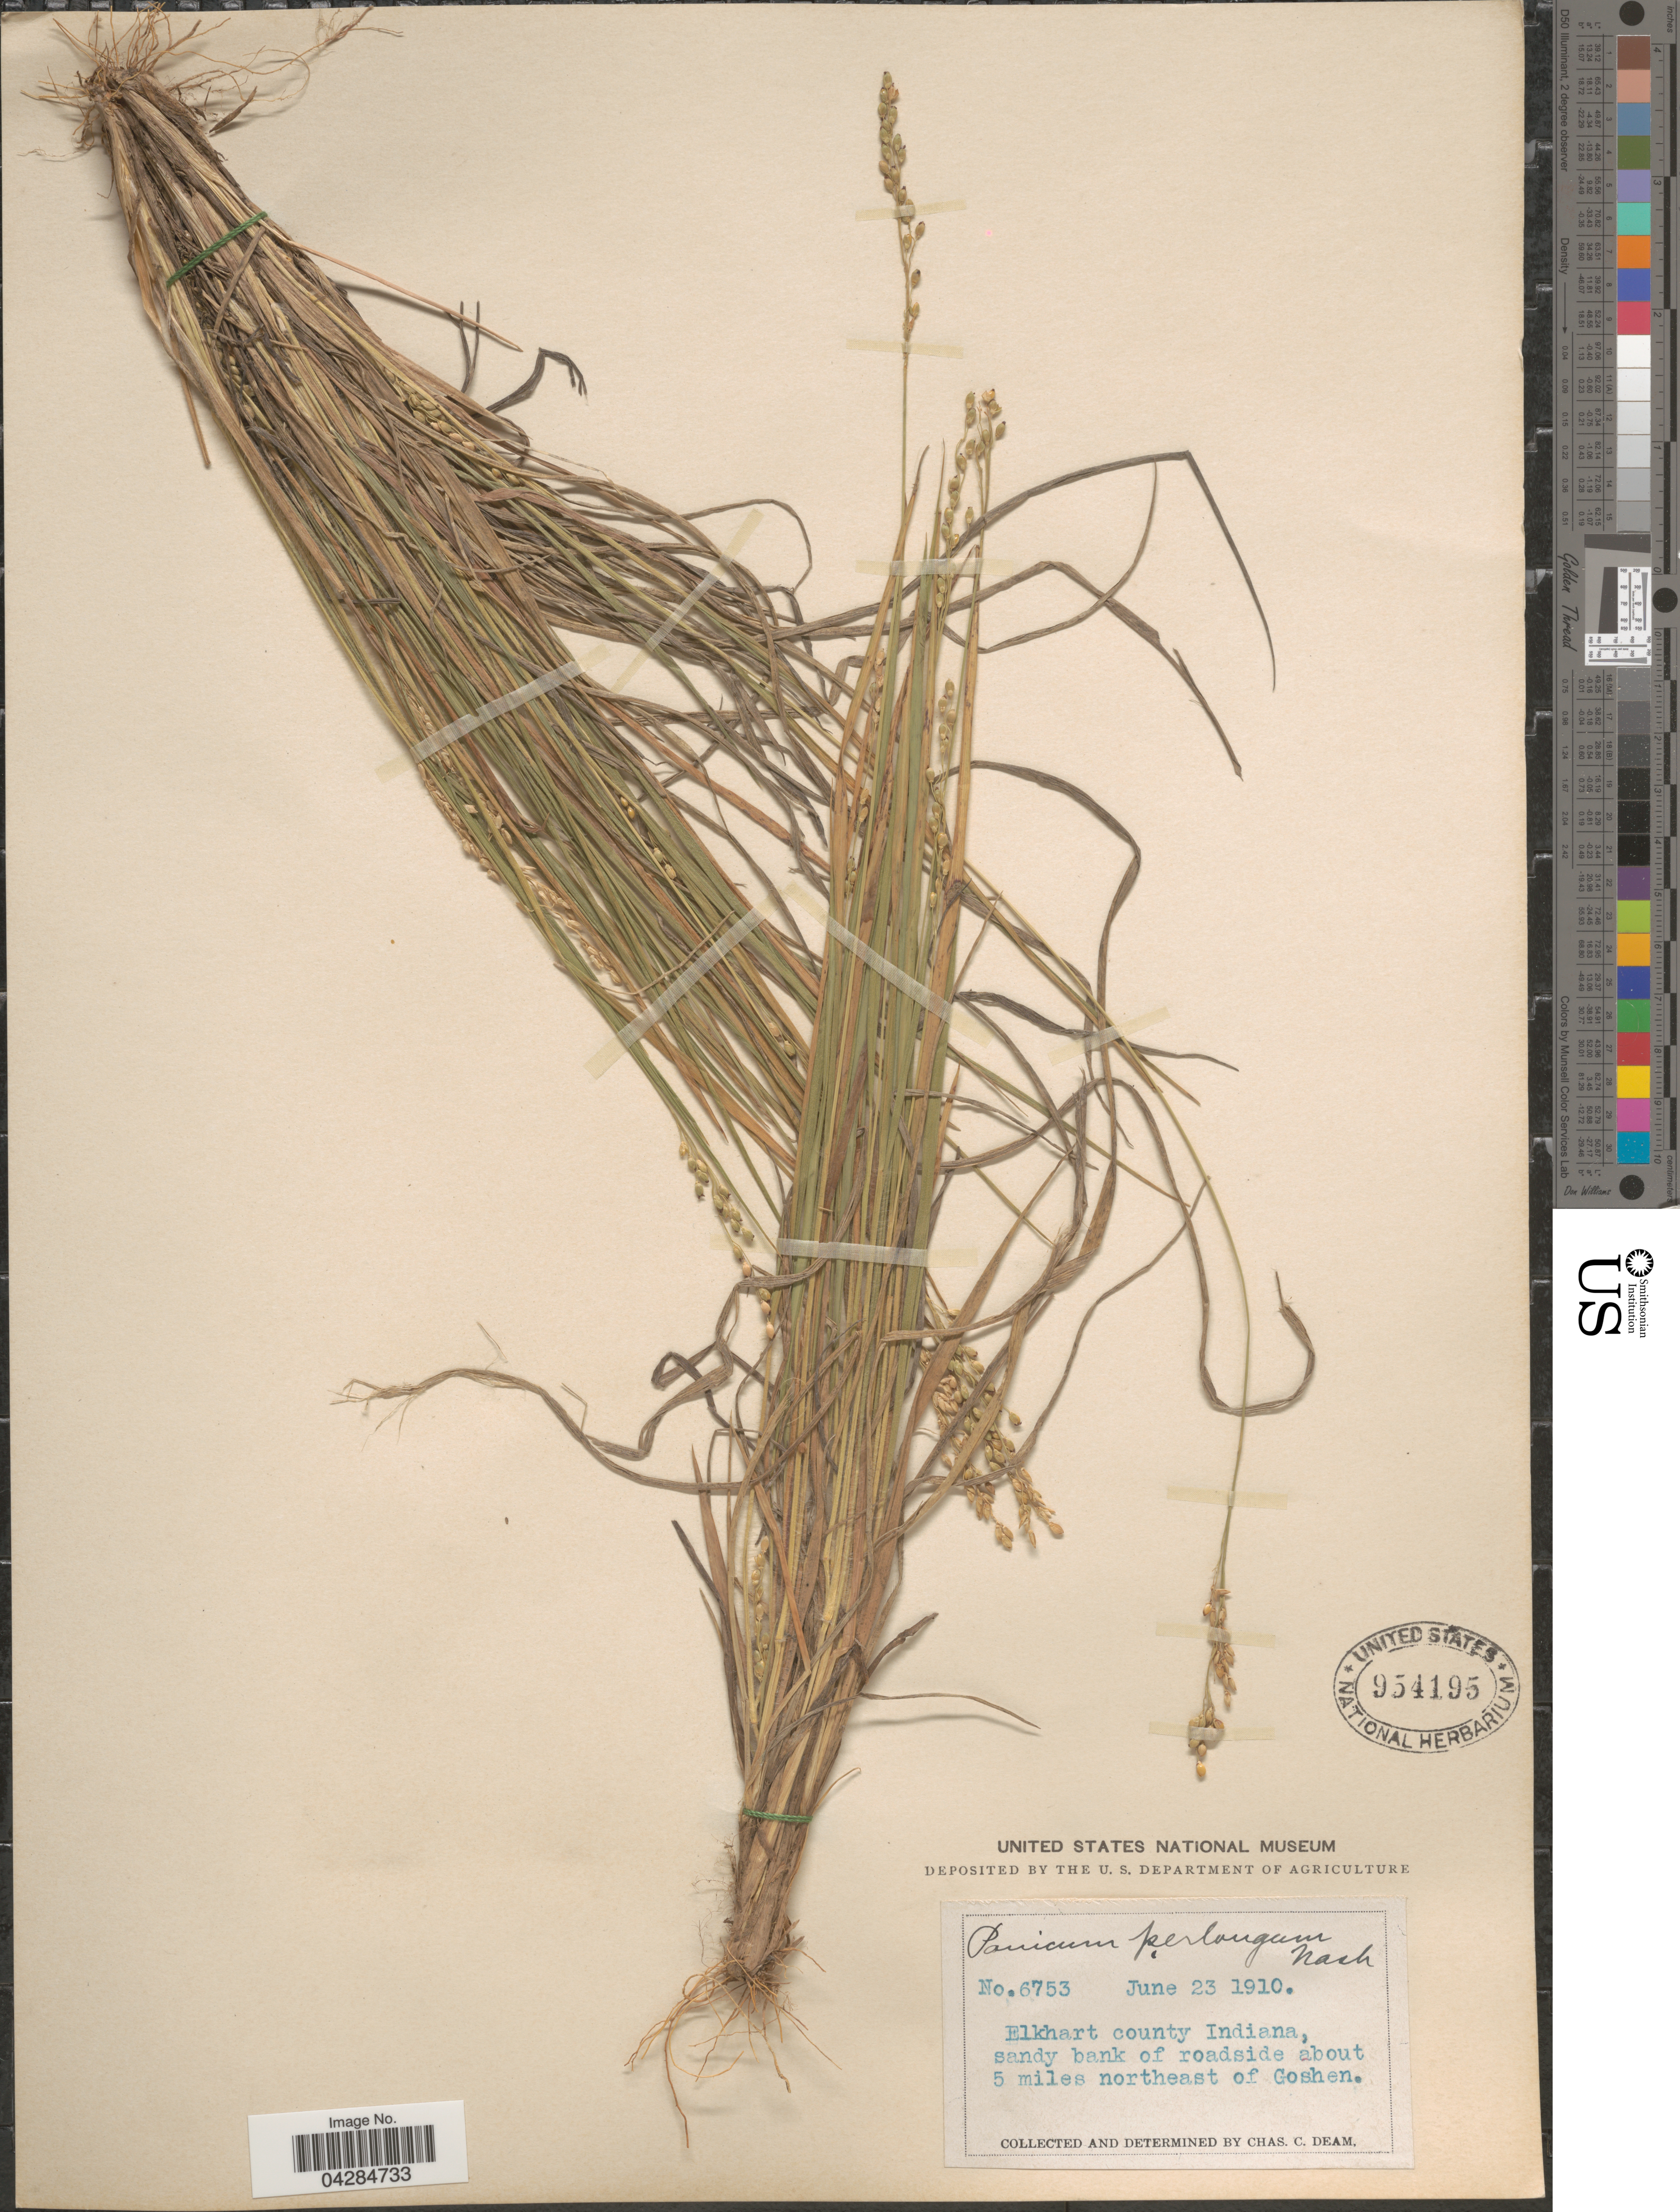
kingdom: Plantae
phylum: Tracheophyta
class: Liliopsida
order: Poales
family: Poaceae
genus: Dichanthelium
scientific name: Dichanthelium perlongum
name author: (Nash) Freckmann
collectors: C. C. Deam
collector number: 6753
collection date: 1910-06-23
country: United States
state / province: Indiana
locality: Elkhart county. Sandy bank of roadside about 5 miles northeast of Goshen.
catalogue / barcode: US 954195